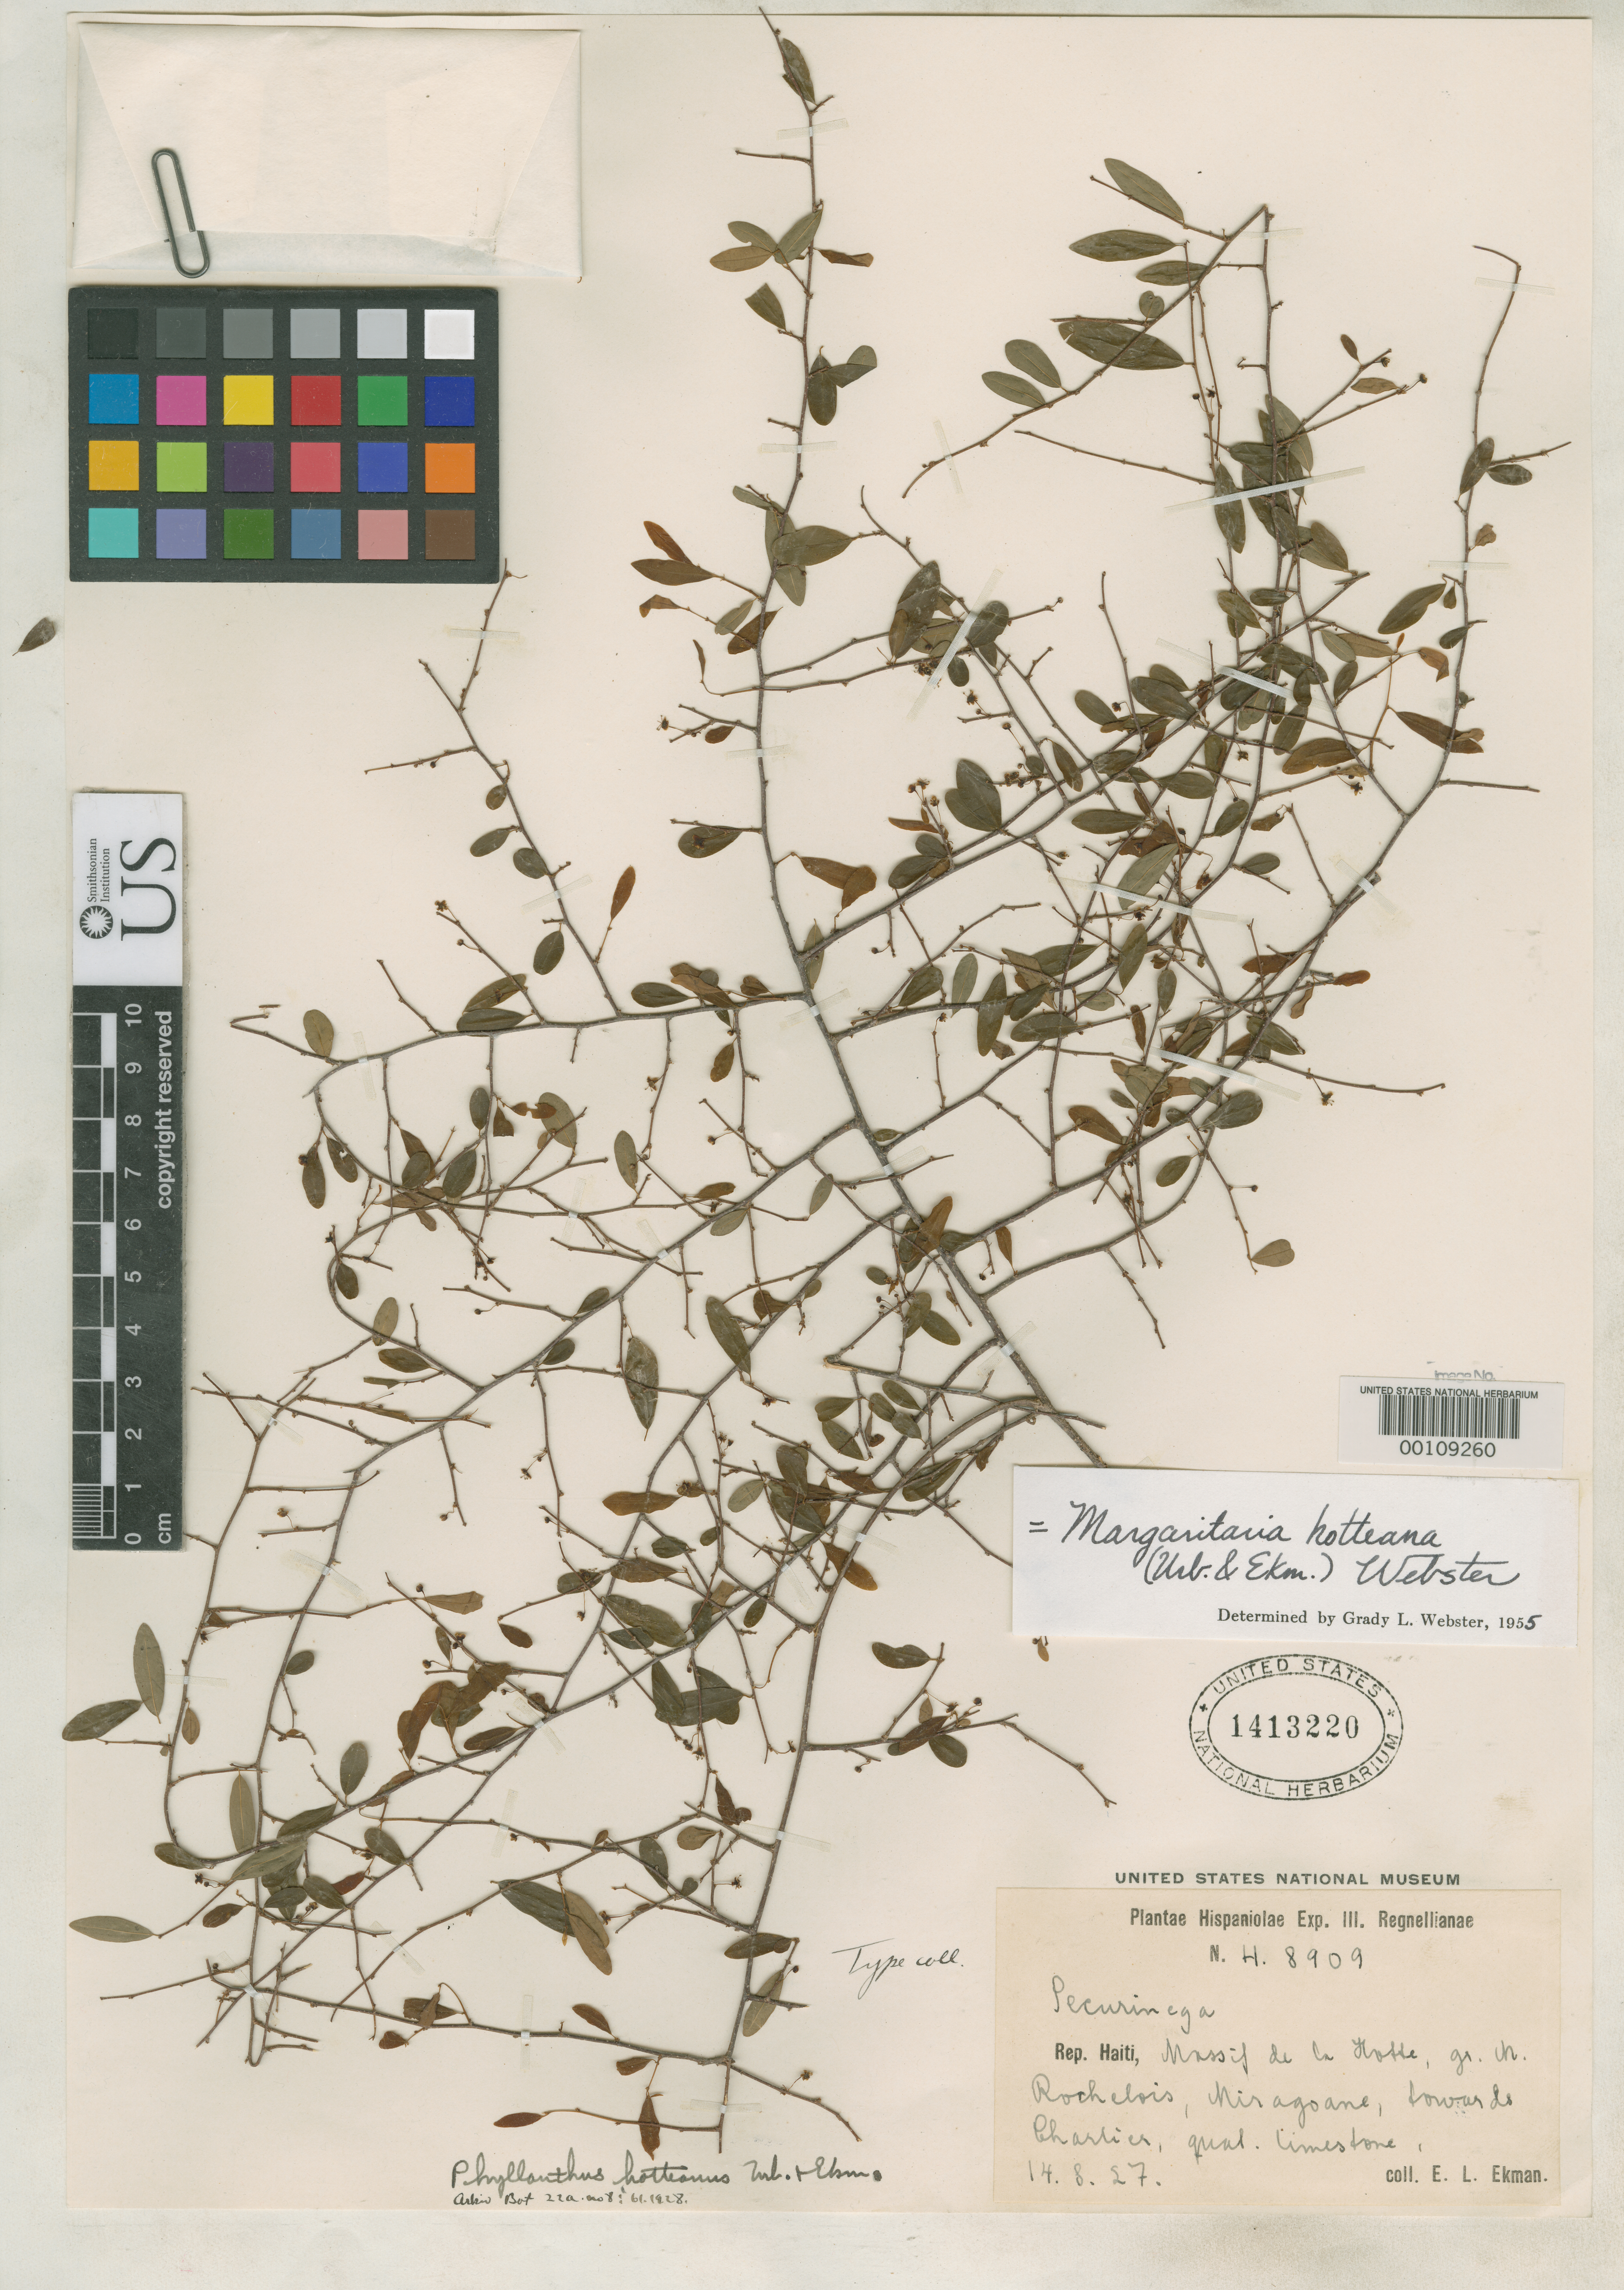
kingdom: Plantae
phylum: Tracheophyta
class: Magnoliopsida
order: Malpighiales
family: Phyllanthaceae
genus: Phyllanthus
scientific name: Phyllanthus hotteanus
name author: Urb. & Ekman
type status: Isosyntype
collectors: E. L. Ekman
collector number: H 8909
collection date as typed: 14 Aug 1927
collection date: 1927-08-14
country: Haiti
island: Hispaniola Island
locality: Massif de la Hotte, Gr. Morne Rochelois, Miragane, Charlier.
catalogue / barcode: US 1413220